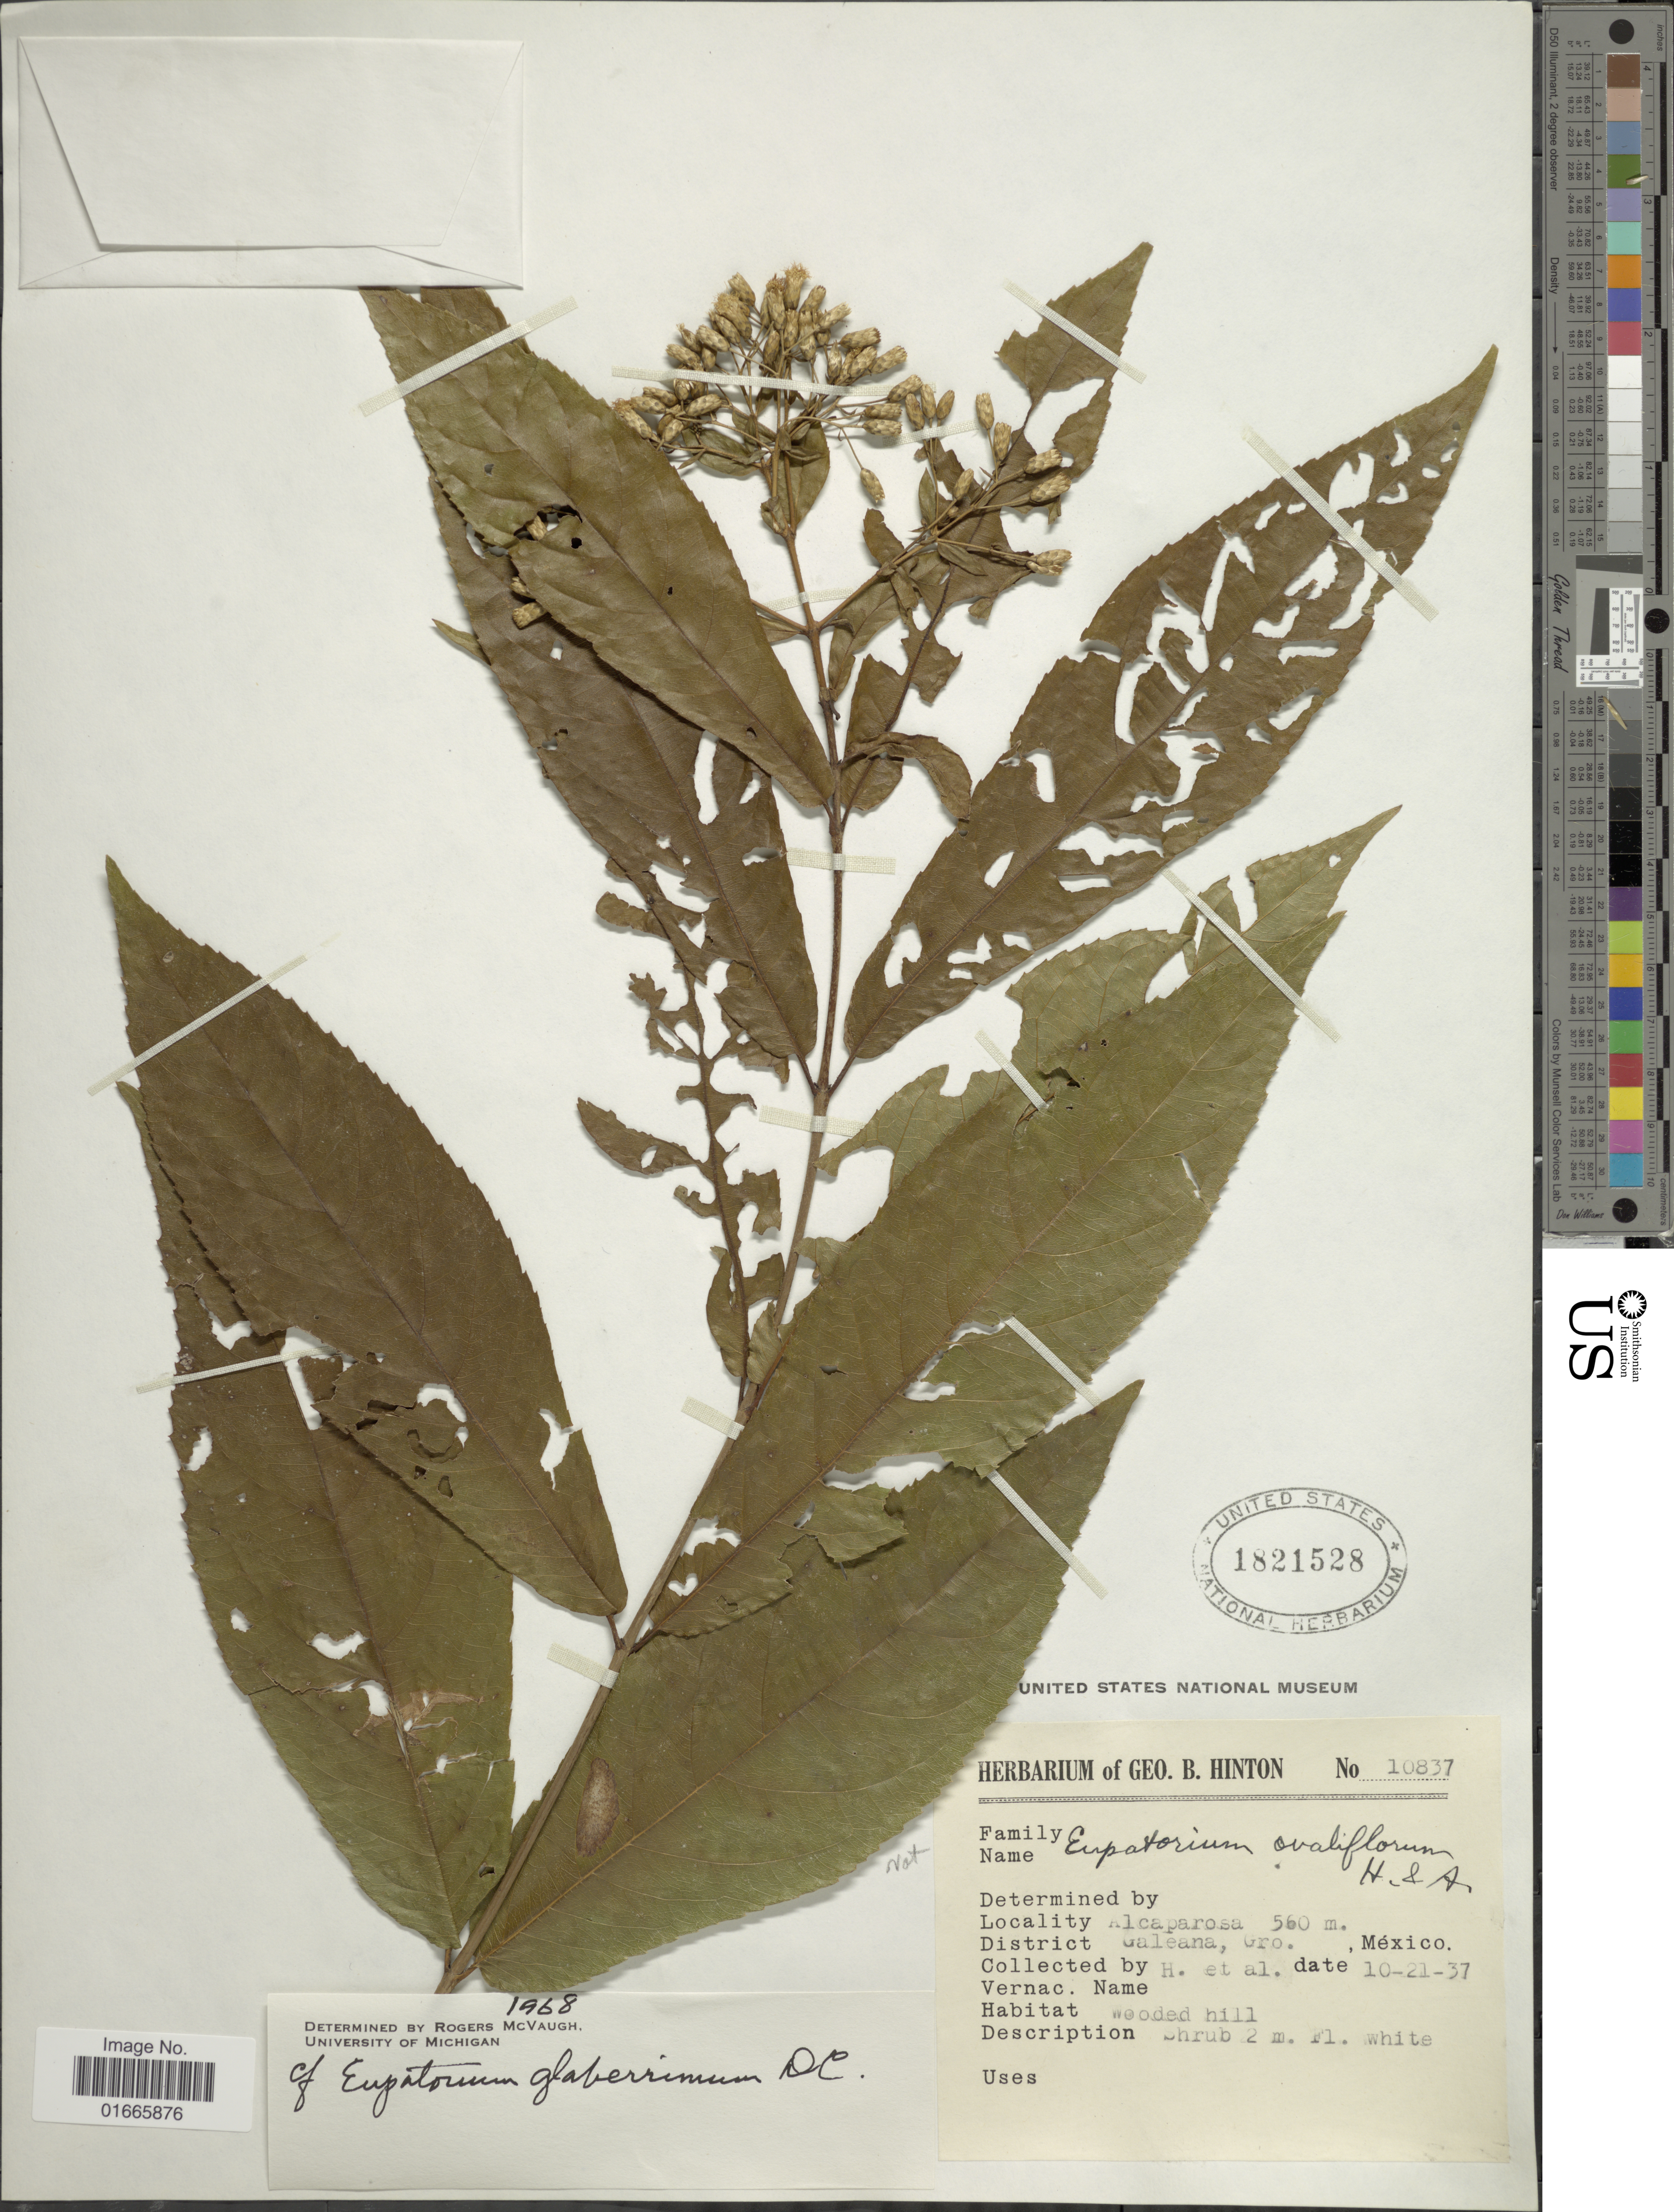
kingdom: Plantae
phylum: Tracheophyta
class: Magnoliopsida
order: Asterales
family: Asteraceae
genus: Chromolaena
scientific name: Chromolaena glaberrima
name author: (DC.) R.M. King & H. Rob.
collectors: G. B. Hinton & et al.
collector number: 10837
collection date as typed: Transcribed d/m/y: 21/10/37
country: Mexico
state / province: Guerrero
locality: Alcaparosa, Galeana, Gro.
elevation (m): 560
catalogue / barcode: US 1821528